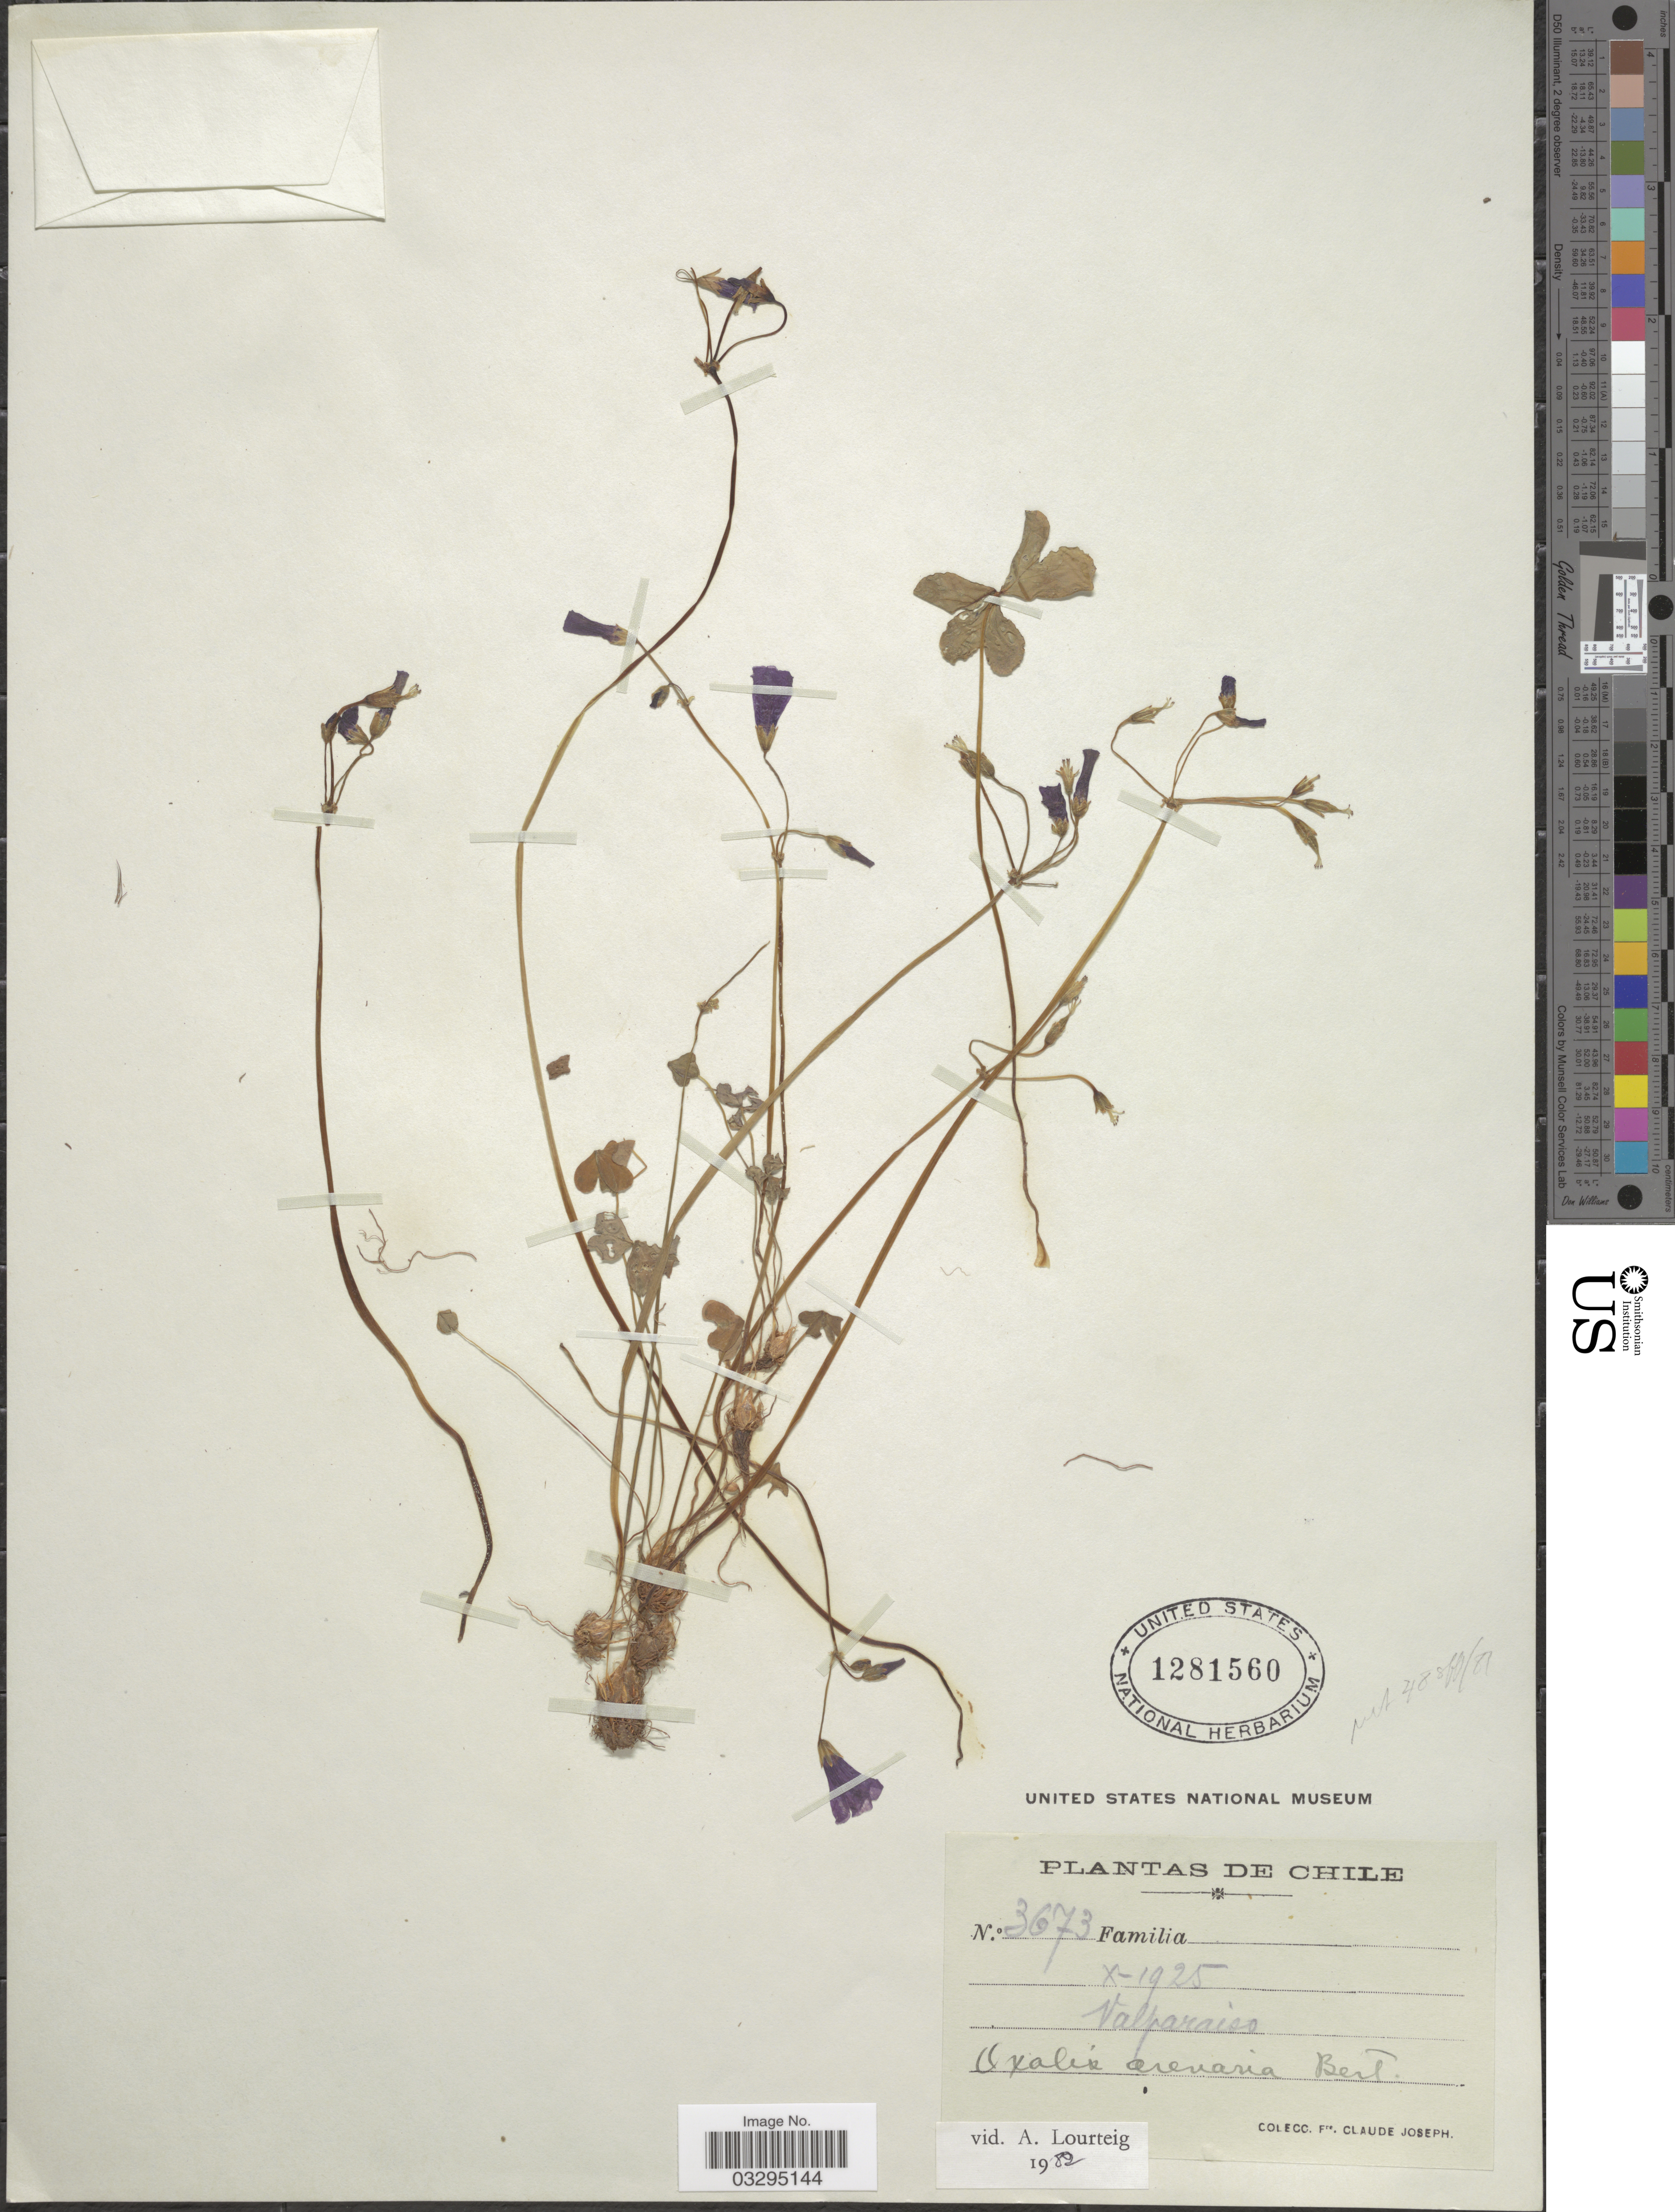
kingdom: Plantae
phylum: Tracheophyta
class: Magnoliopsida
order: Oxalidales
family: Oxalidaceae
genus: Oxalis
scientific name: Oxalis arenaria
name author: Bertero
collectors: Bro. Claude-Joseph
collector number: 3673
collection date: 1925-10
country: Chile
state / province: Valparaíso (V)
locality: Valparaiso.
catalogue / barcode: US 1281560